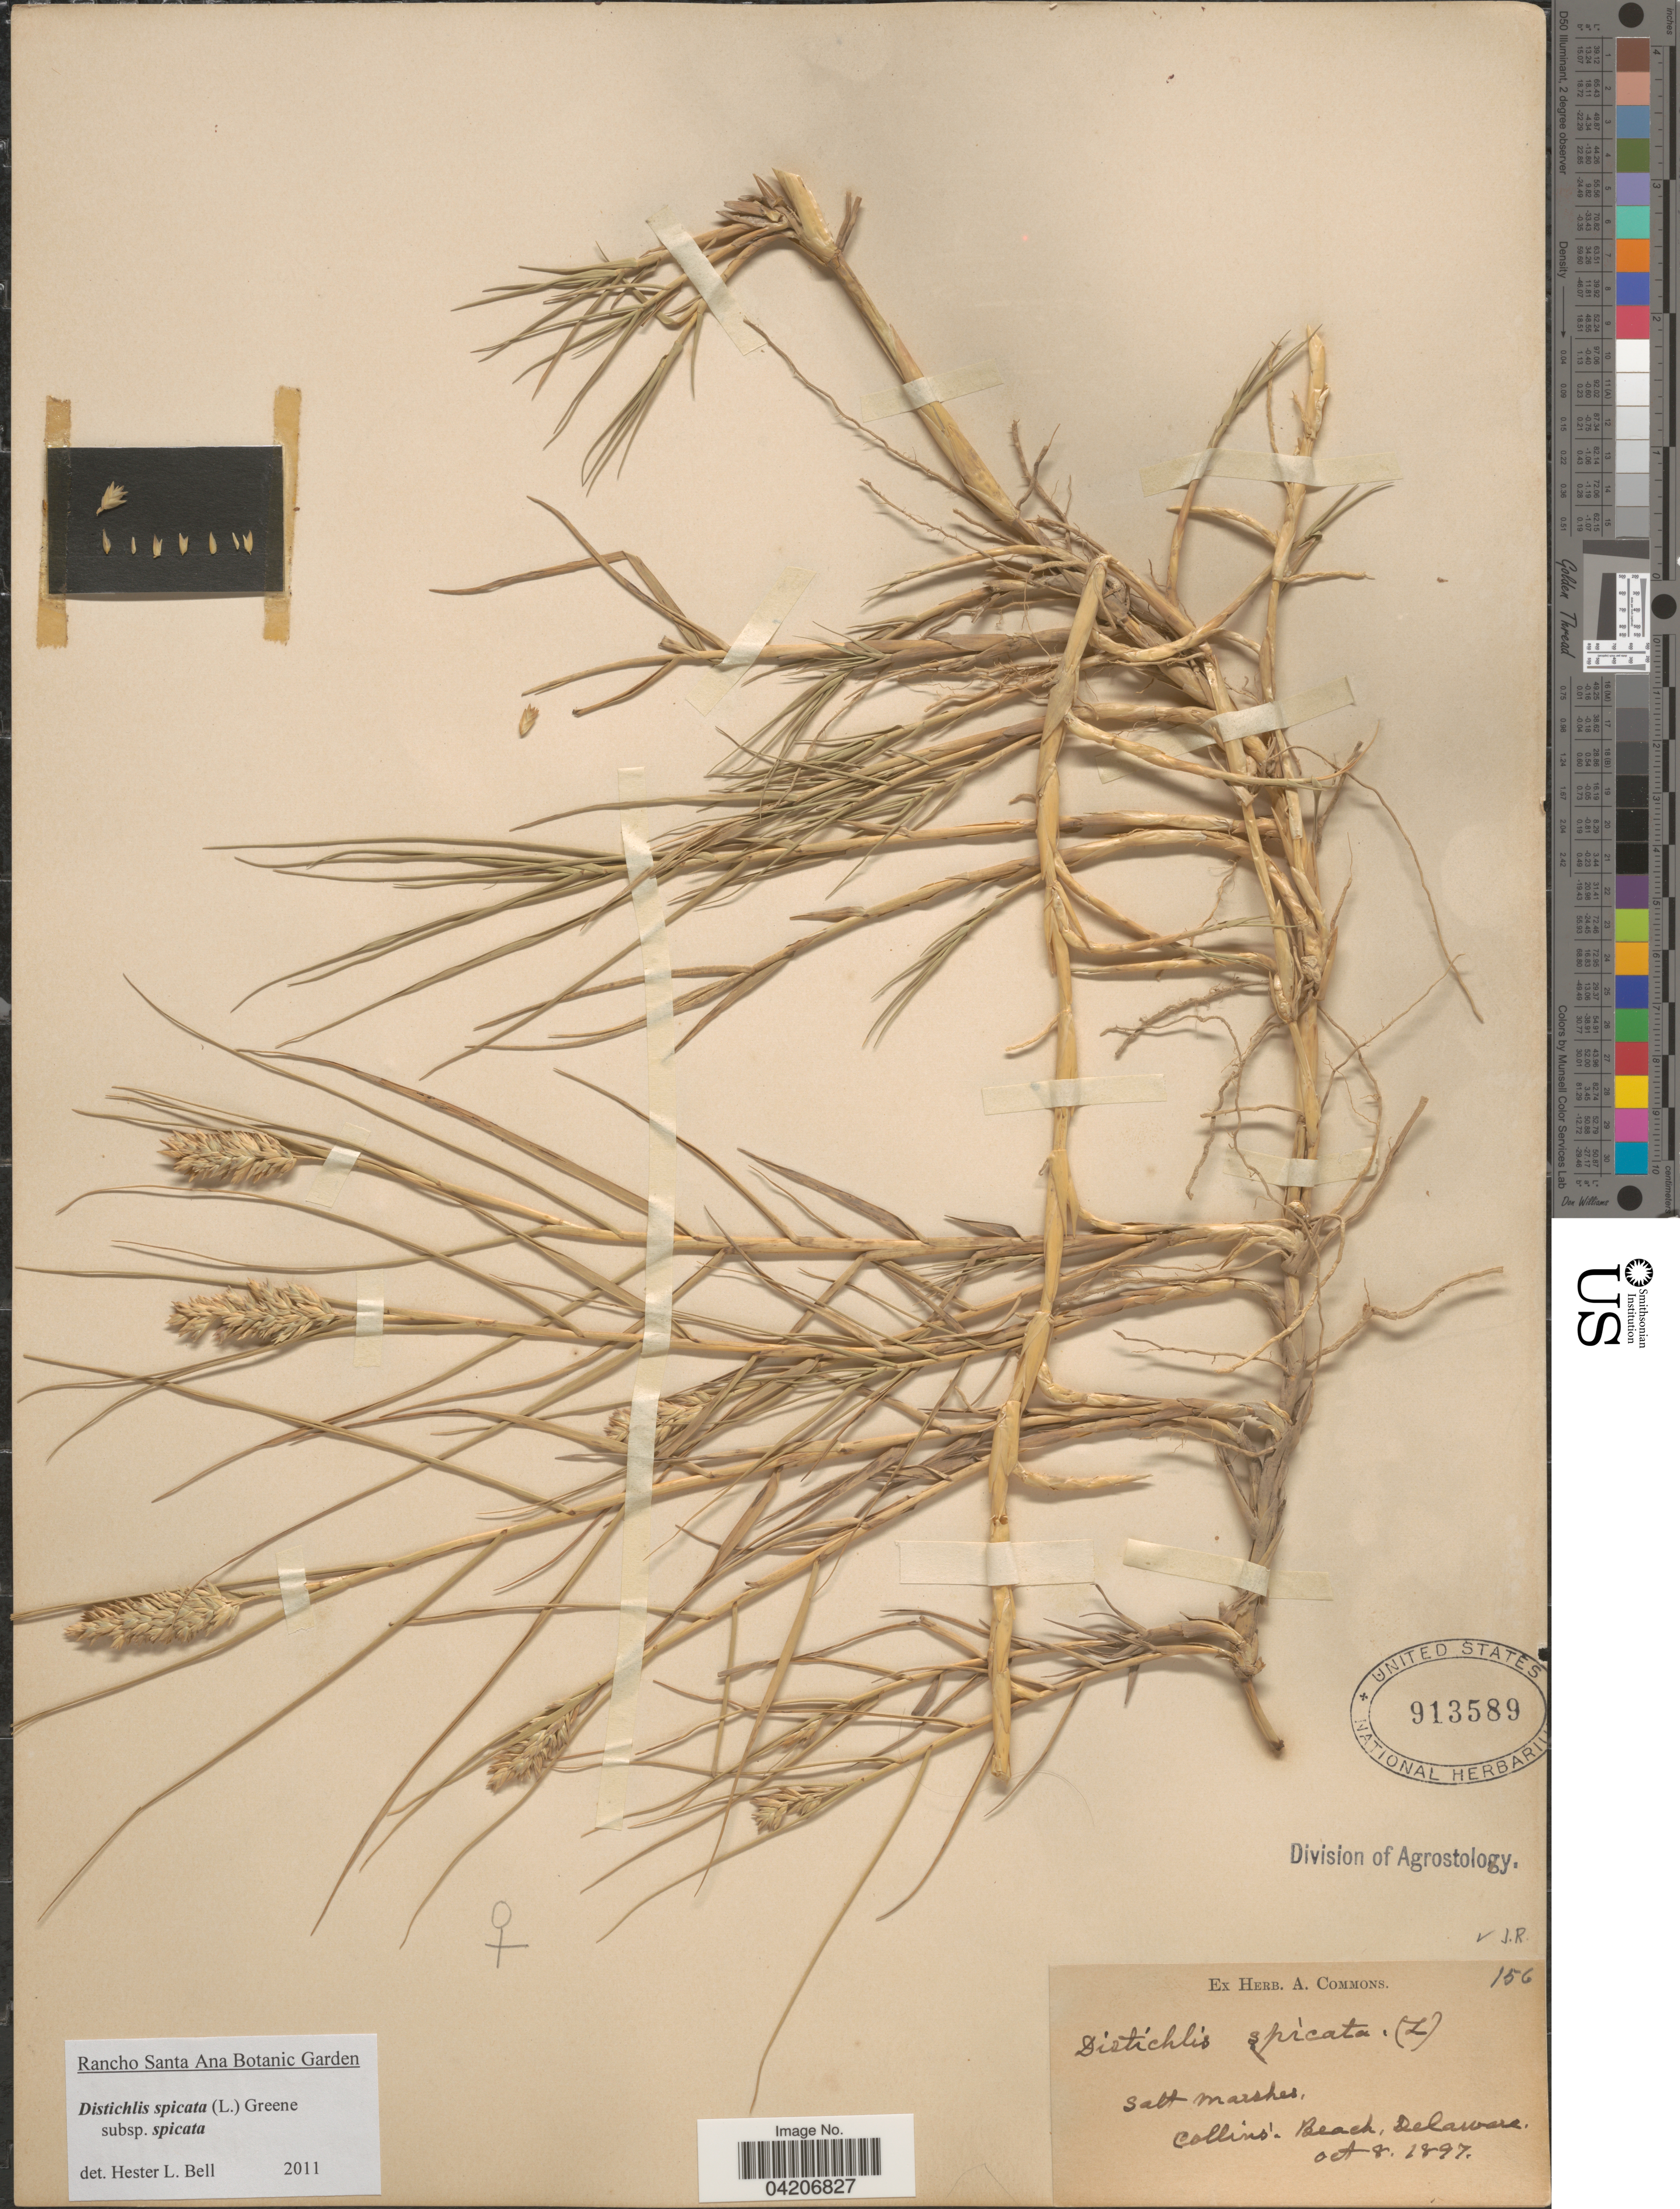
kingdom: Plantae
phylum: Tracheophyta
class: Liliopsida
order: Poales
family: Poaceae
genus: Distichlis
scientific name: Distichlis spicata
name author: (L.) Greene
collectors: ex herb. A. Commons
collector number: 156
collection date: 1897-10-08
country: United States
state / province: Delaware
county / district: New Castle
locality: Collins Beach.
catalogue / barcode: US 913589